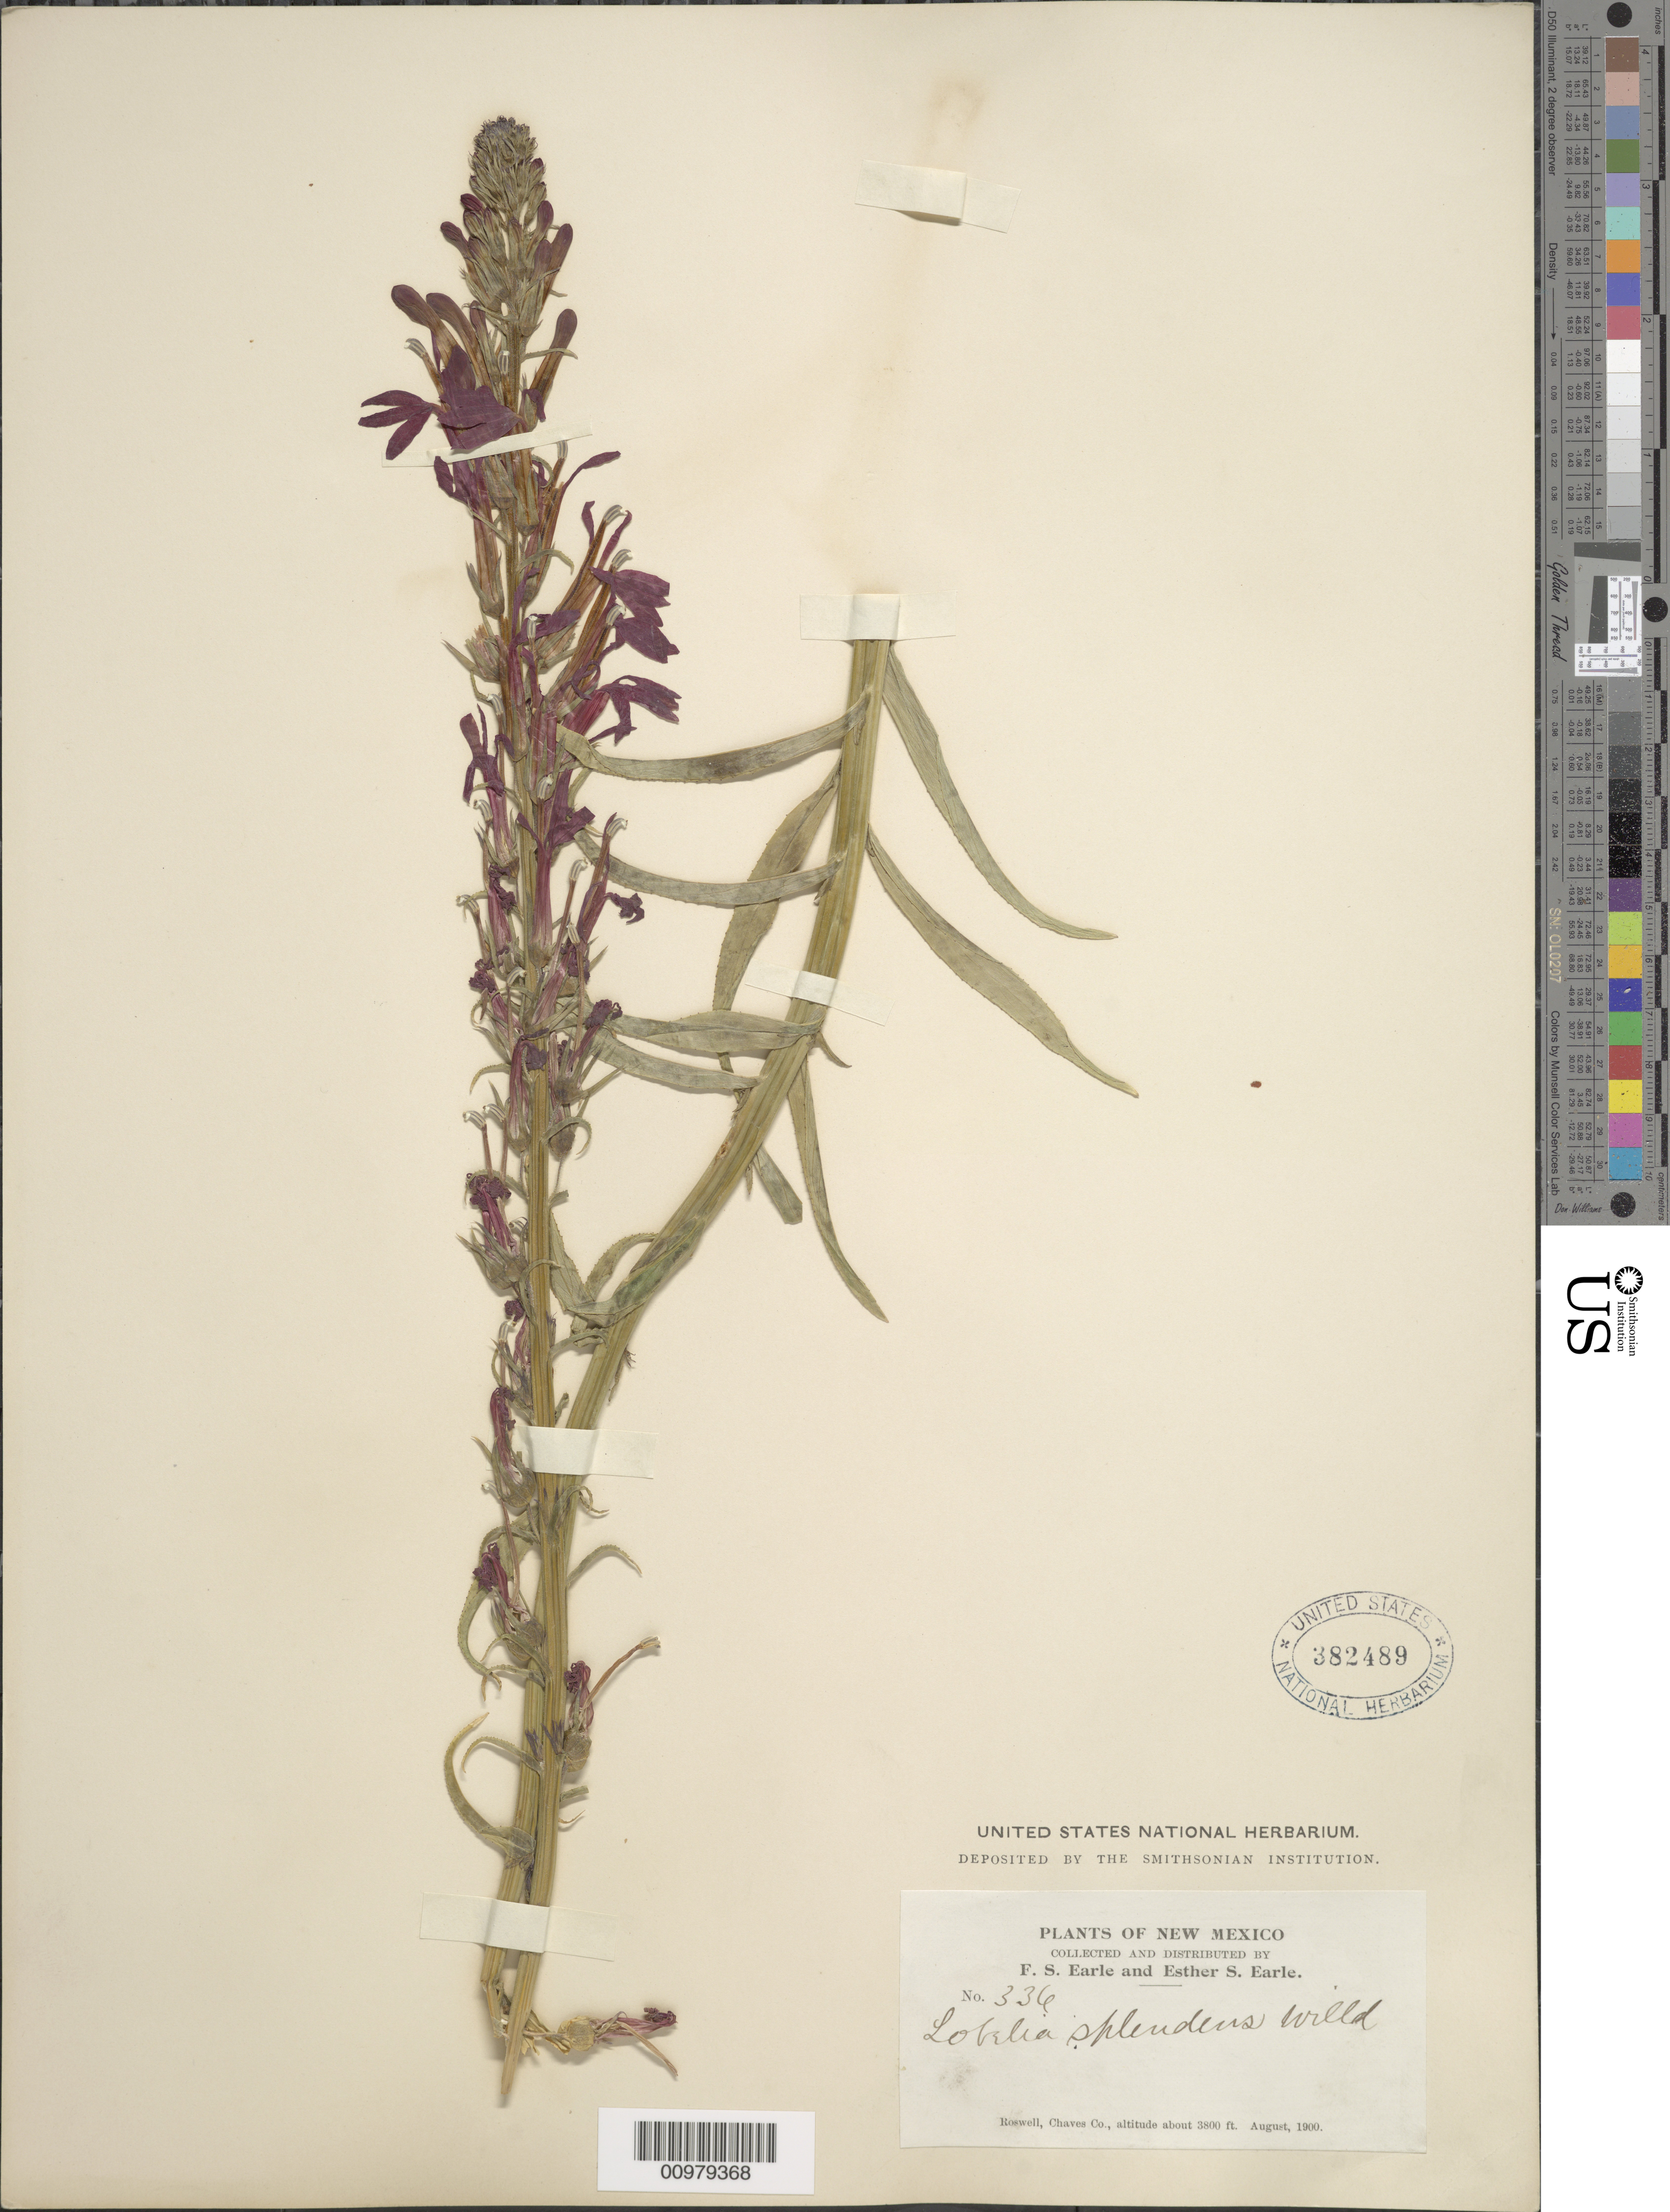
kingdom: Plantae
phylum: Tracheophyta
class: Magnoliopsida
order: Asterales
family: Campanulaceae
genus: Lobelia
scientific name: Lobelia cardinalis var. phyllostachya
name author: (Engelm.) McVaugh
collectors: F. S. Earle & E. S. Earle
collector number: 336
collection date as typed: Aug 1900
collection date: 1900-08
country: United States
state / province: New Mexico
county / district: Chaves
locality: Roswell.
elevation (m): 1140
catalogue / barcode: US 382489